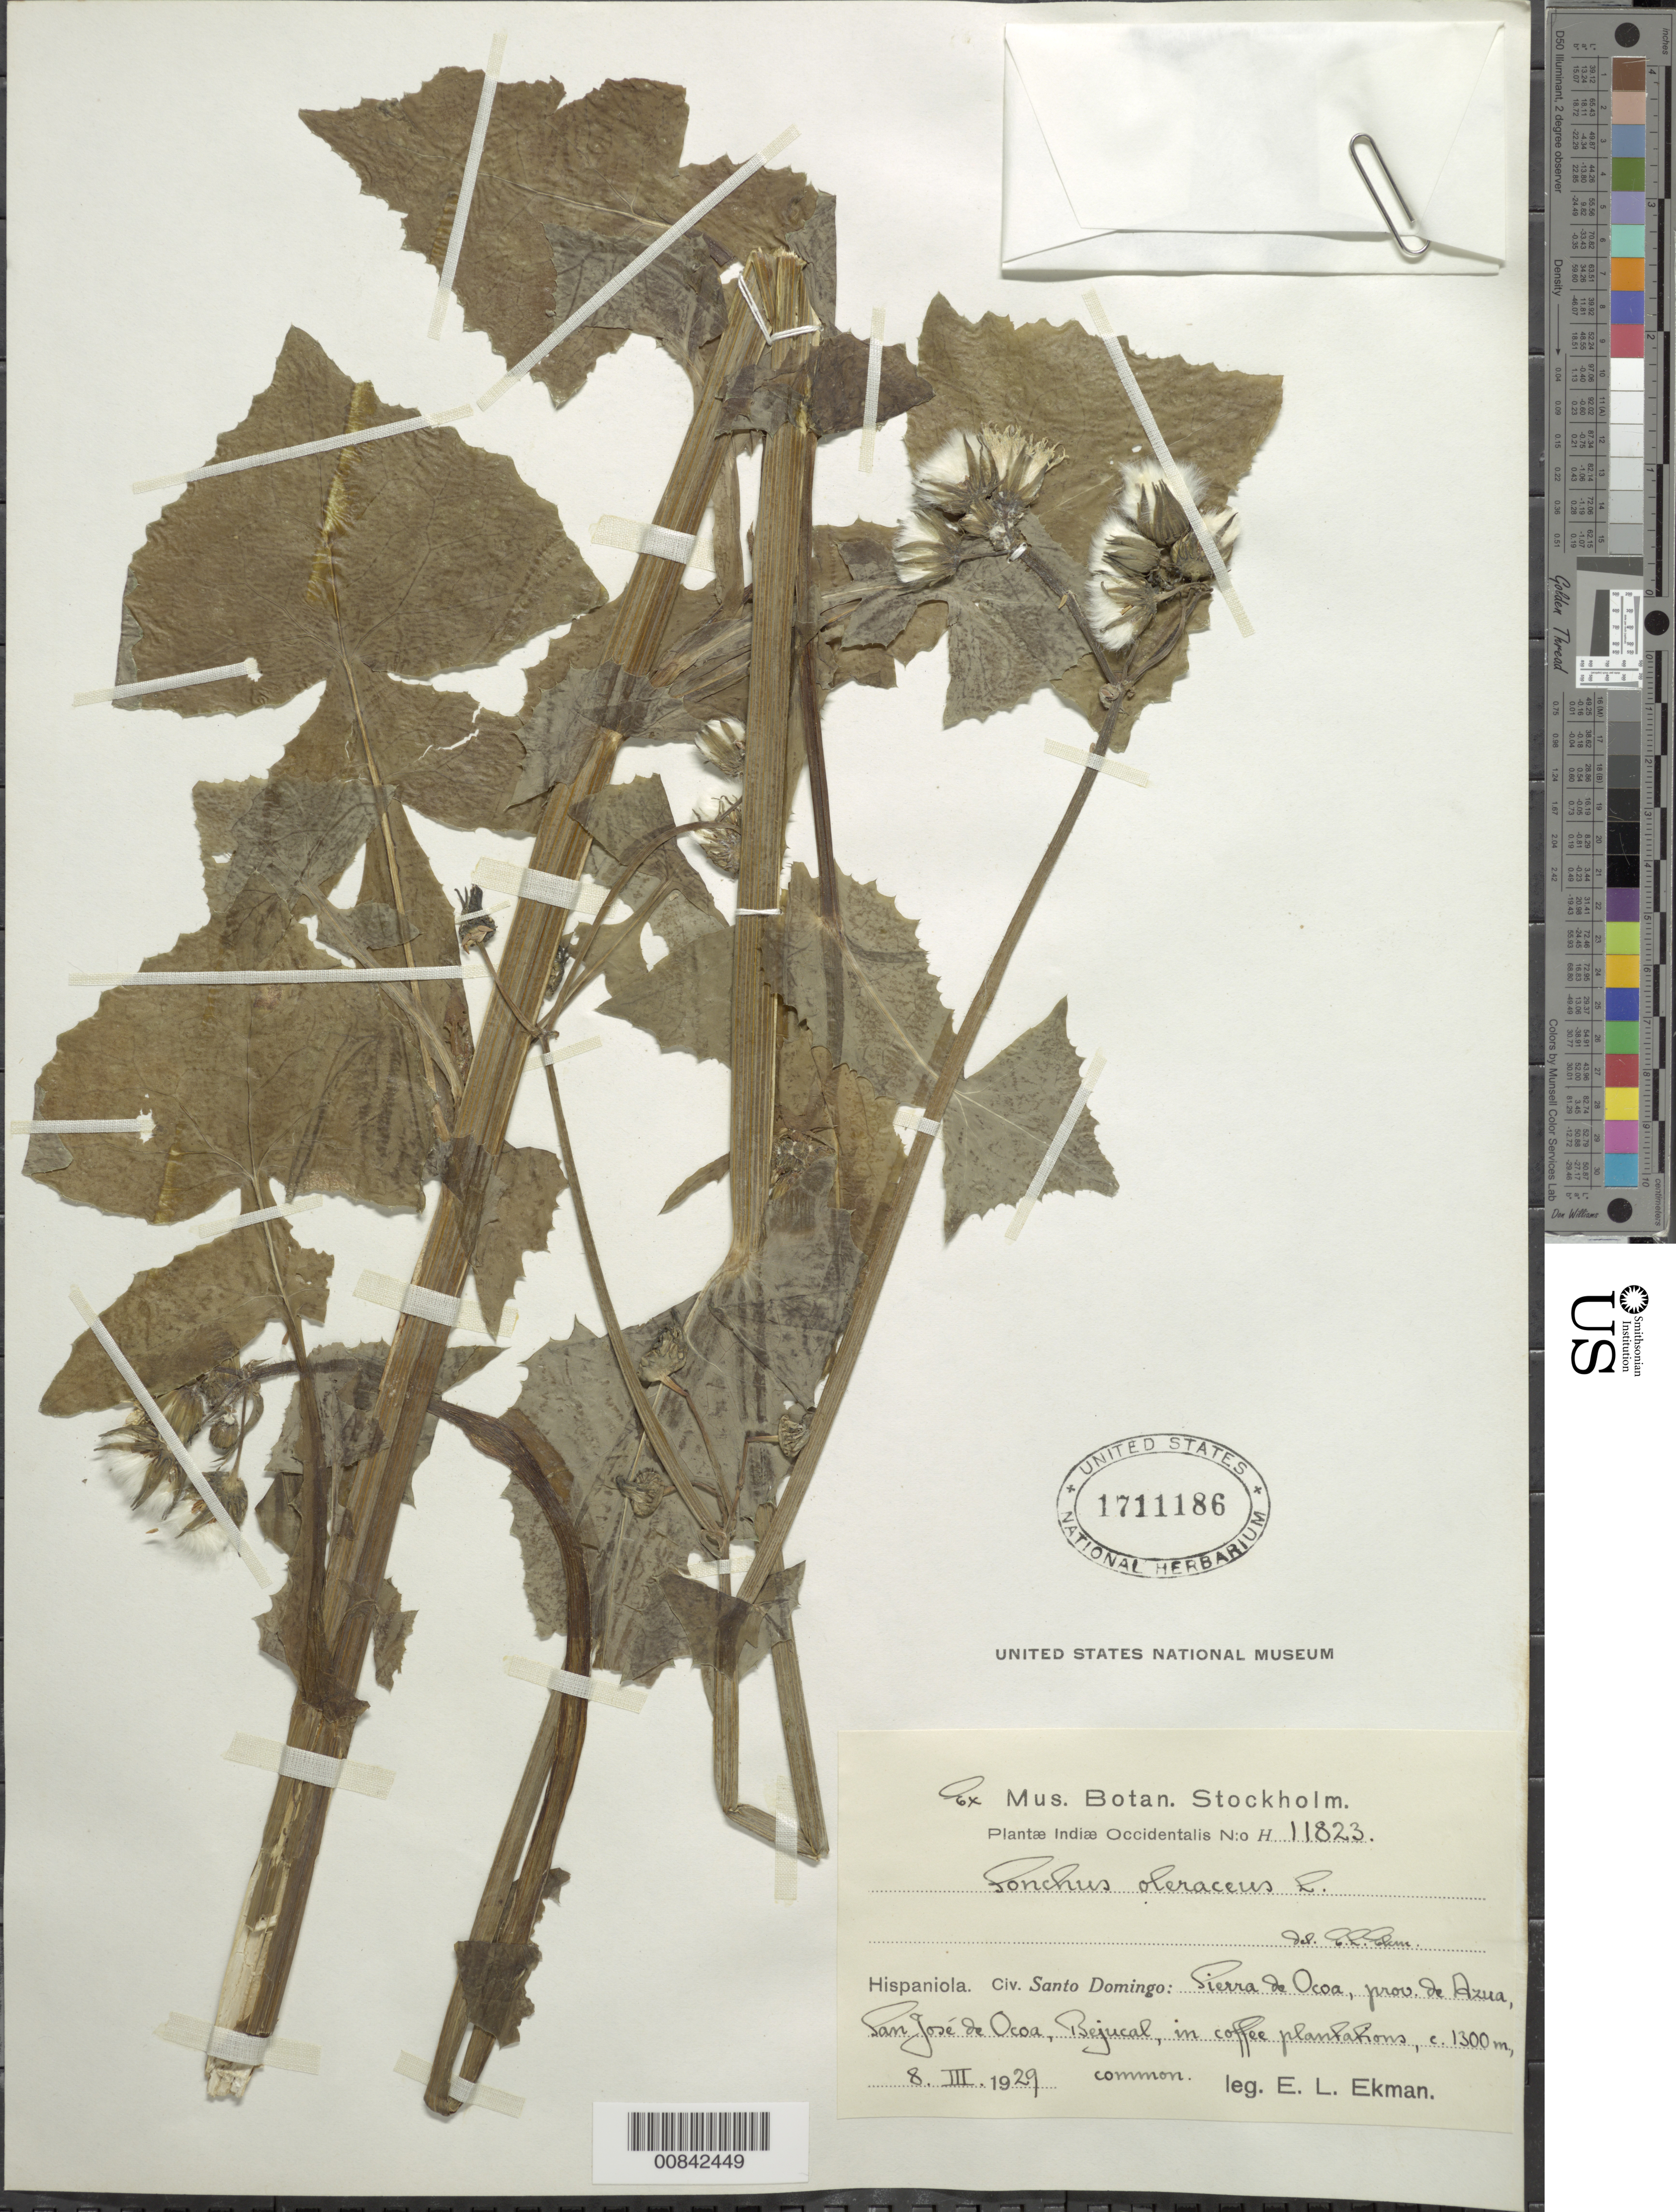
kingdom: Plantae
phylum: Tracheophyta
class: Magnoliopsida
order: Asterales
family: Asteraceae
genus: Sonchus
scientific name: Sonchus oleraceus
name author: L.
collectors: E. L. Ekman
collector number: H 11823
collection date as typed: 08 Mar 1929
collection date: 1929-03-08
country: Dominican Republic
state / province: Azua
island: Hispaniola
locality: Sierra de Ocoa, San José de Ocoa, Bejucal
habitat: Coffee plantations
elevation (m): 1300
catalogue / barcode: US 1711186